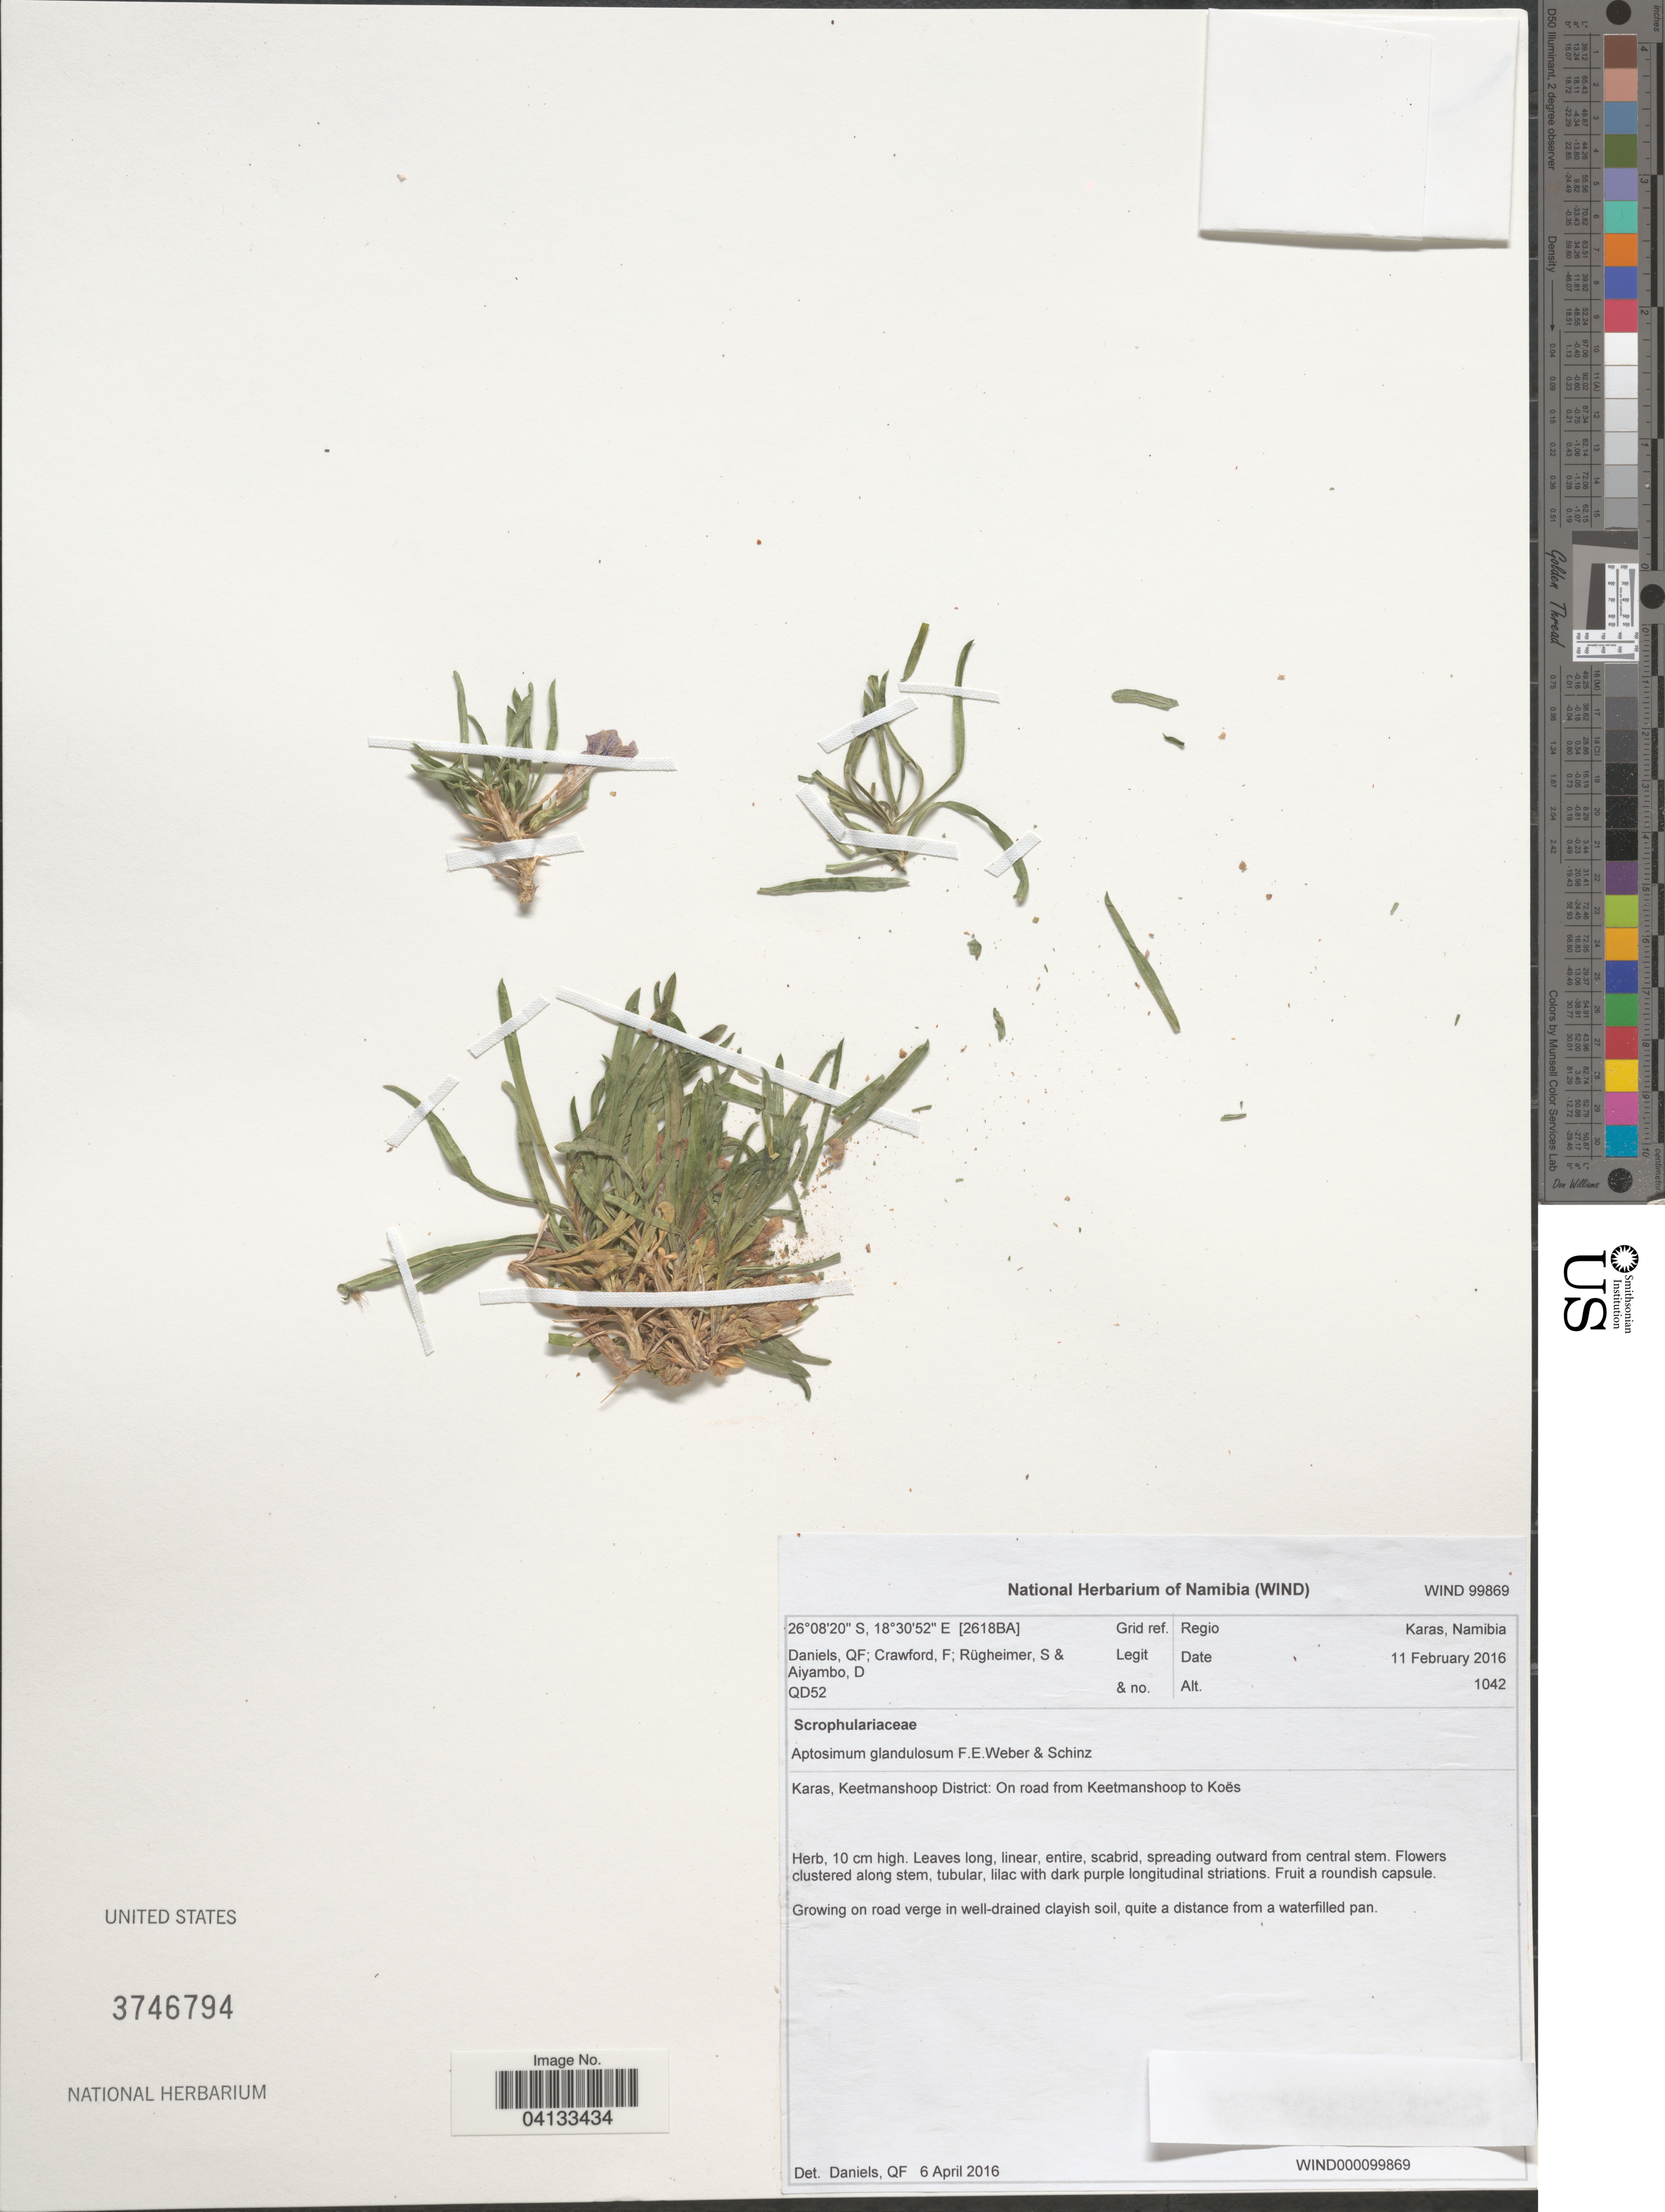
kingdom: Plantae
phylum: Tracheophyta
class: Magnoliopsida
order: Lamiales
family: Scrophulariaceae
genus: Aptosimum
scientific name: Aptosimum glandulosum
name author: Emil Weber & Schinz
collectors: F. Crawford, S. Rugheimer & D. Aiyambo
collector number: QD52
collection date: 2016-02-11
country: Namibia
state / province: Karas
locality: Grid ref. Regio Karas. Keetmanshoop District: On road from Keetmanshoop to Koës. [2618BA].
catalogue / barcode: US 3746794